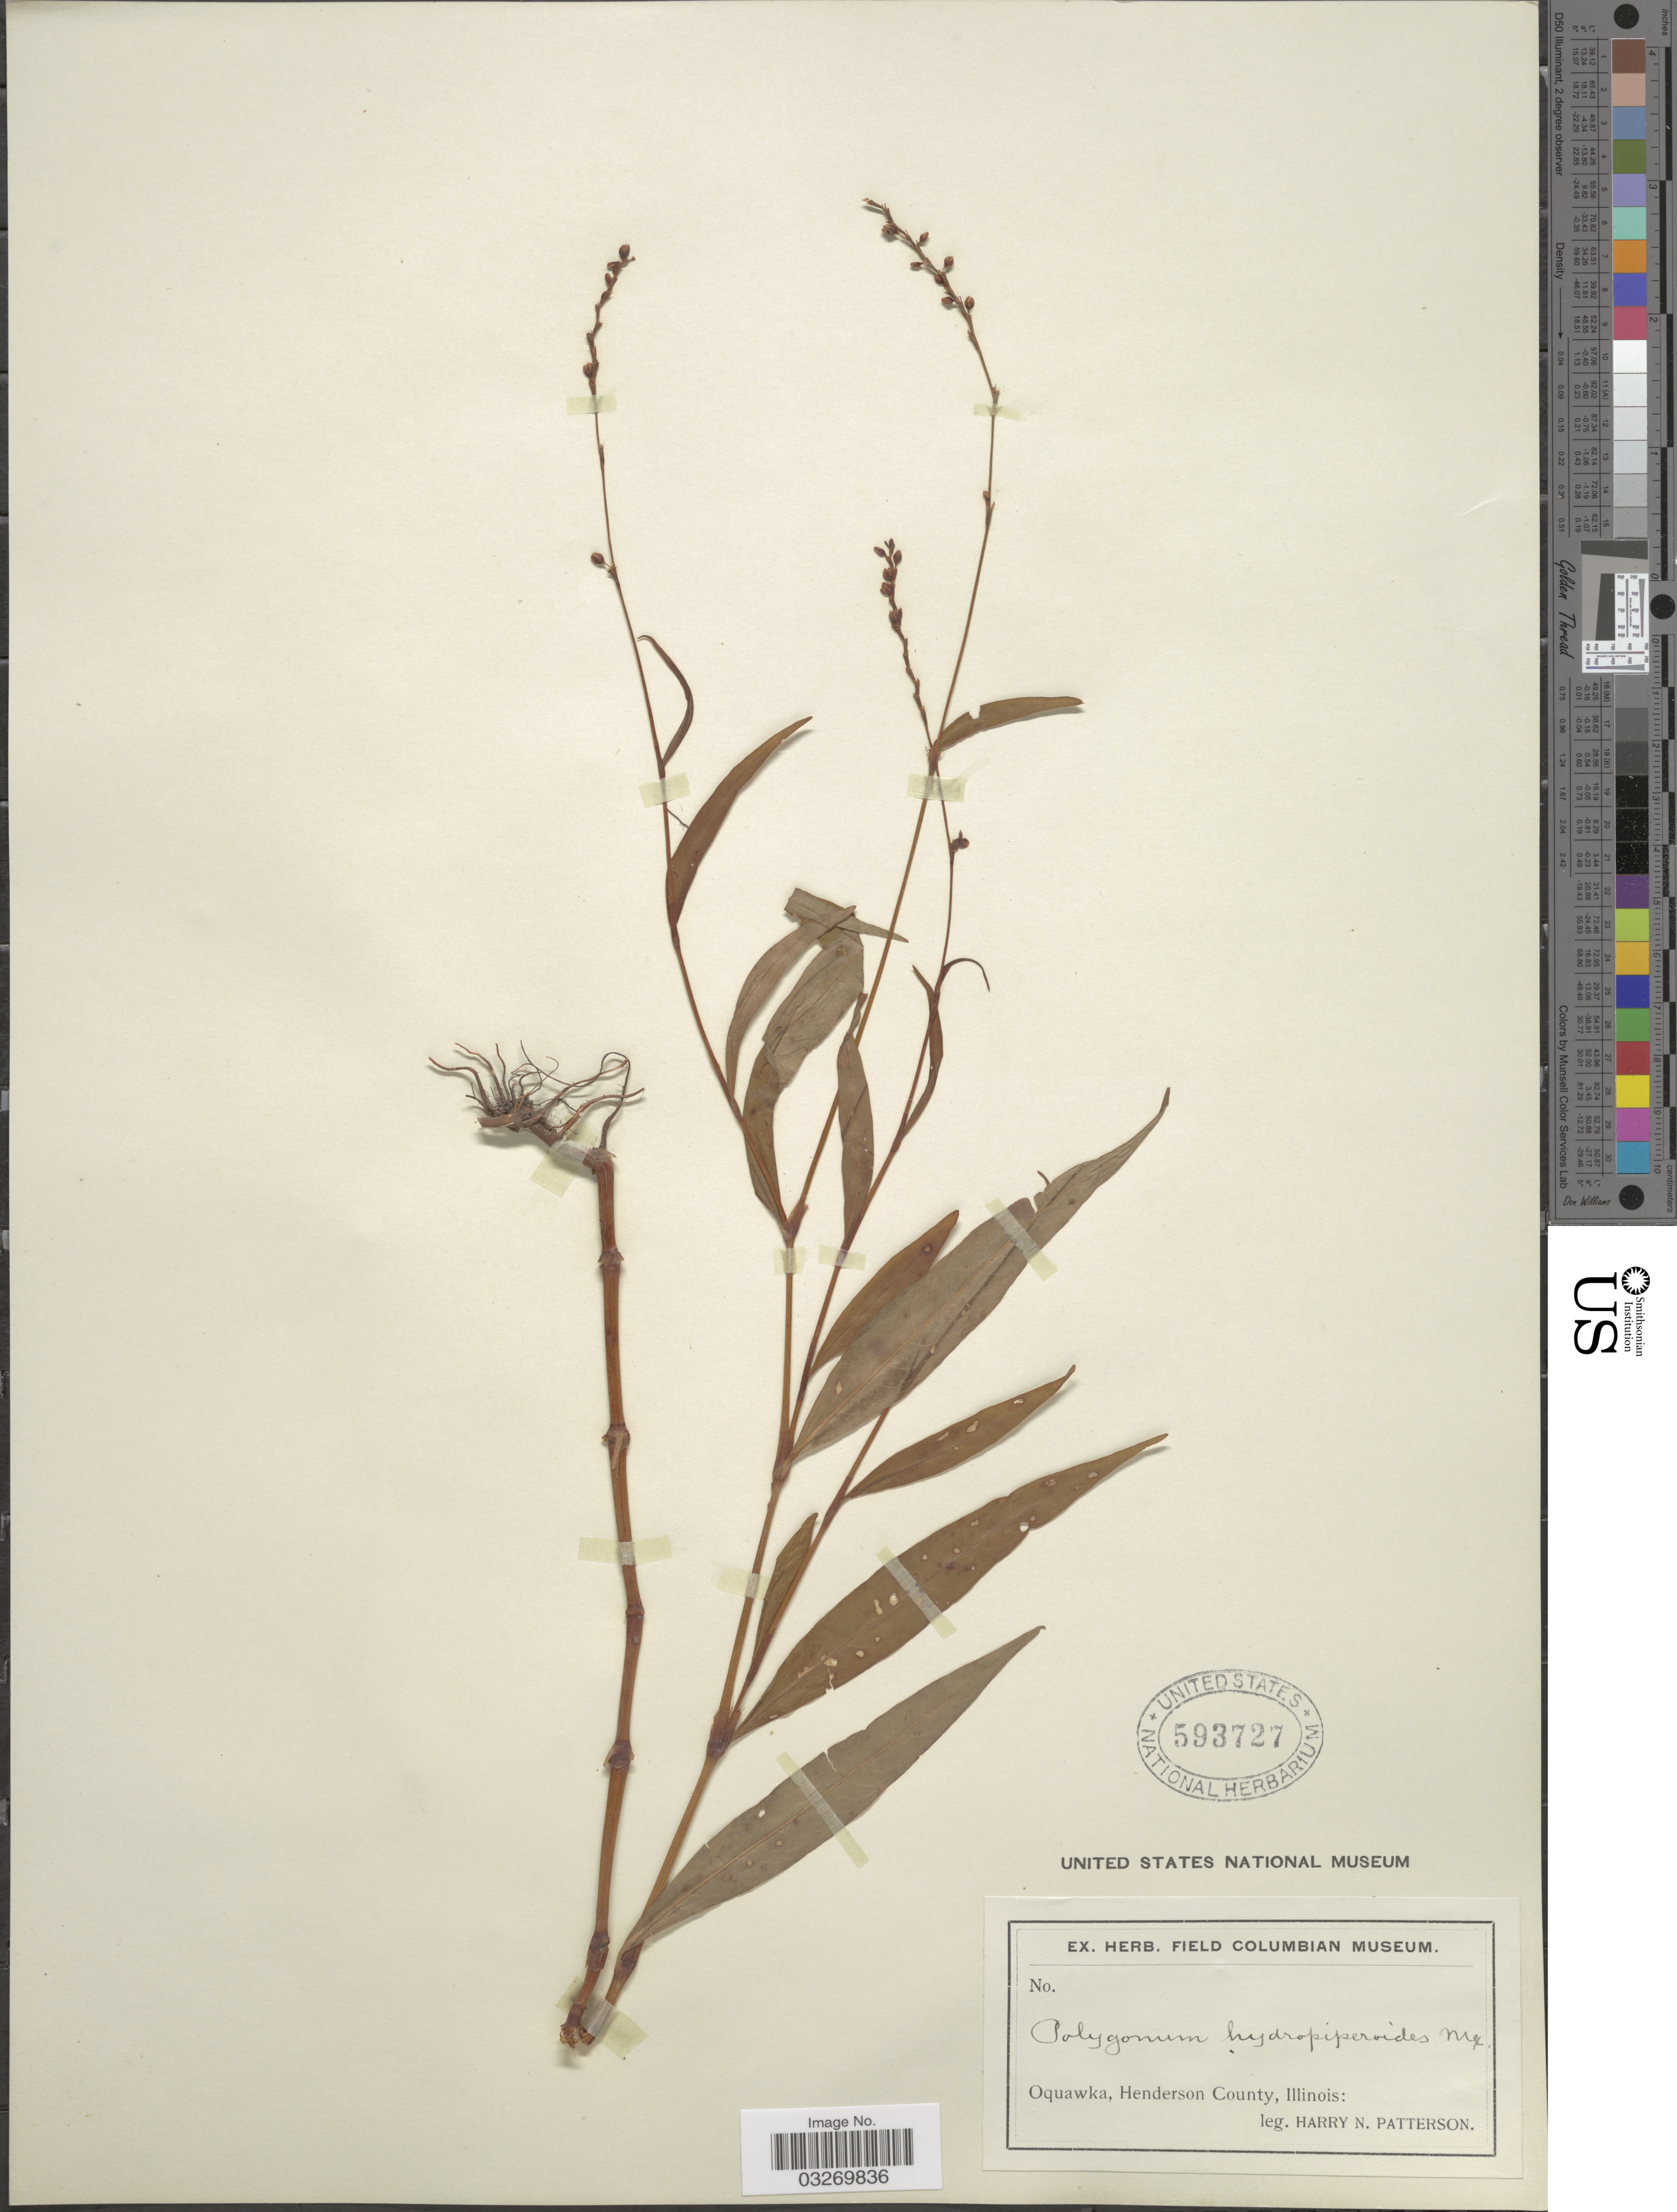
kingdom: Plantae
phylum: Tracheophyta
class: Magnoliopsida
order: Caryophyllales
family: Polygonaceae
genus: Persicaria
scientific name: Persicaria punctata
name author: (Elliott) Small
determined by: Atha, D. E.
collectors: H. N. Patterson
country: United States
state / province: Illinois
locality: Oquawka, Henderson County.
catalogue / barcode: US 593727